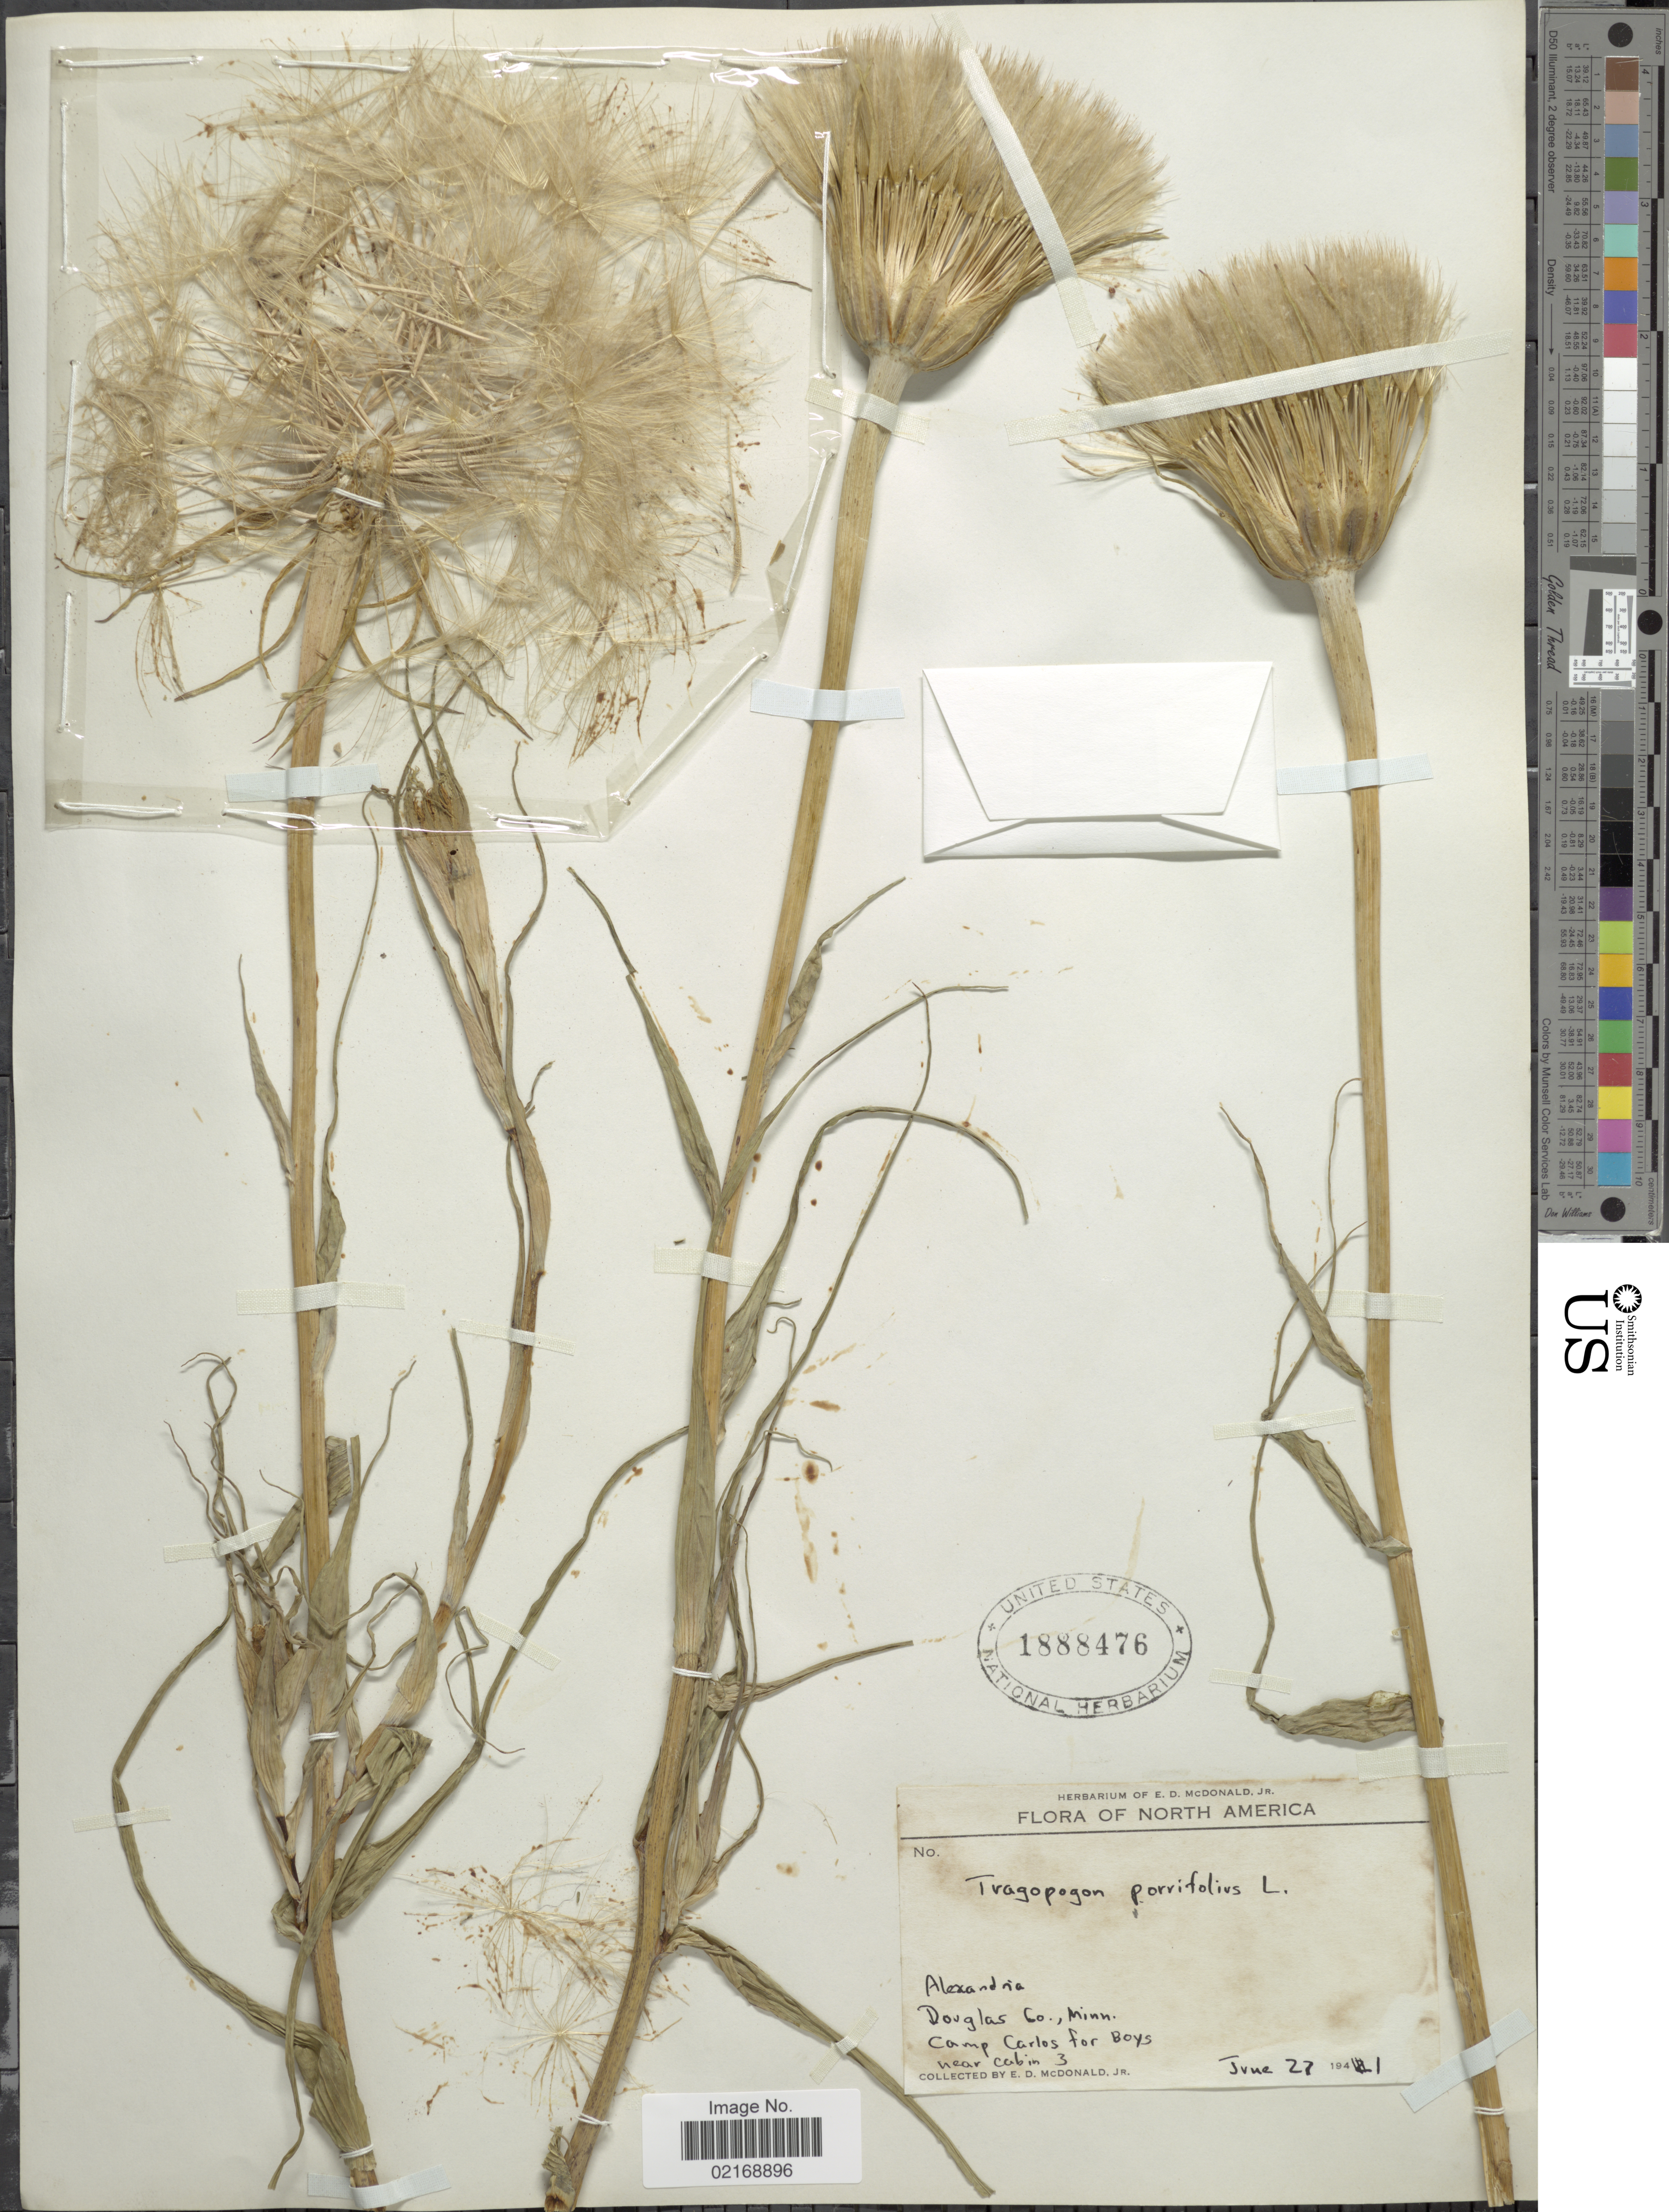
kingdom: Plantae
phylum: Tracheophyta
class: Magnoliopsida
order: Asterales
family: Asteraceae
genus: Tragopogon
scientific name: Tragopogon porrifolius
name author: L.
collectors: E. D. McDonald Jr.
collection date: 1941-06-27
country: United States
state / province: Minnesota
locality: Douglas Co. camp carlos for boys near cabin 3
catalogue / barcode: US 1888476